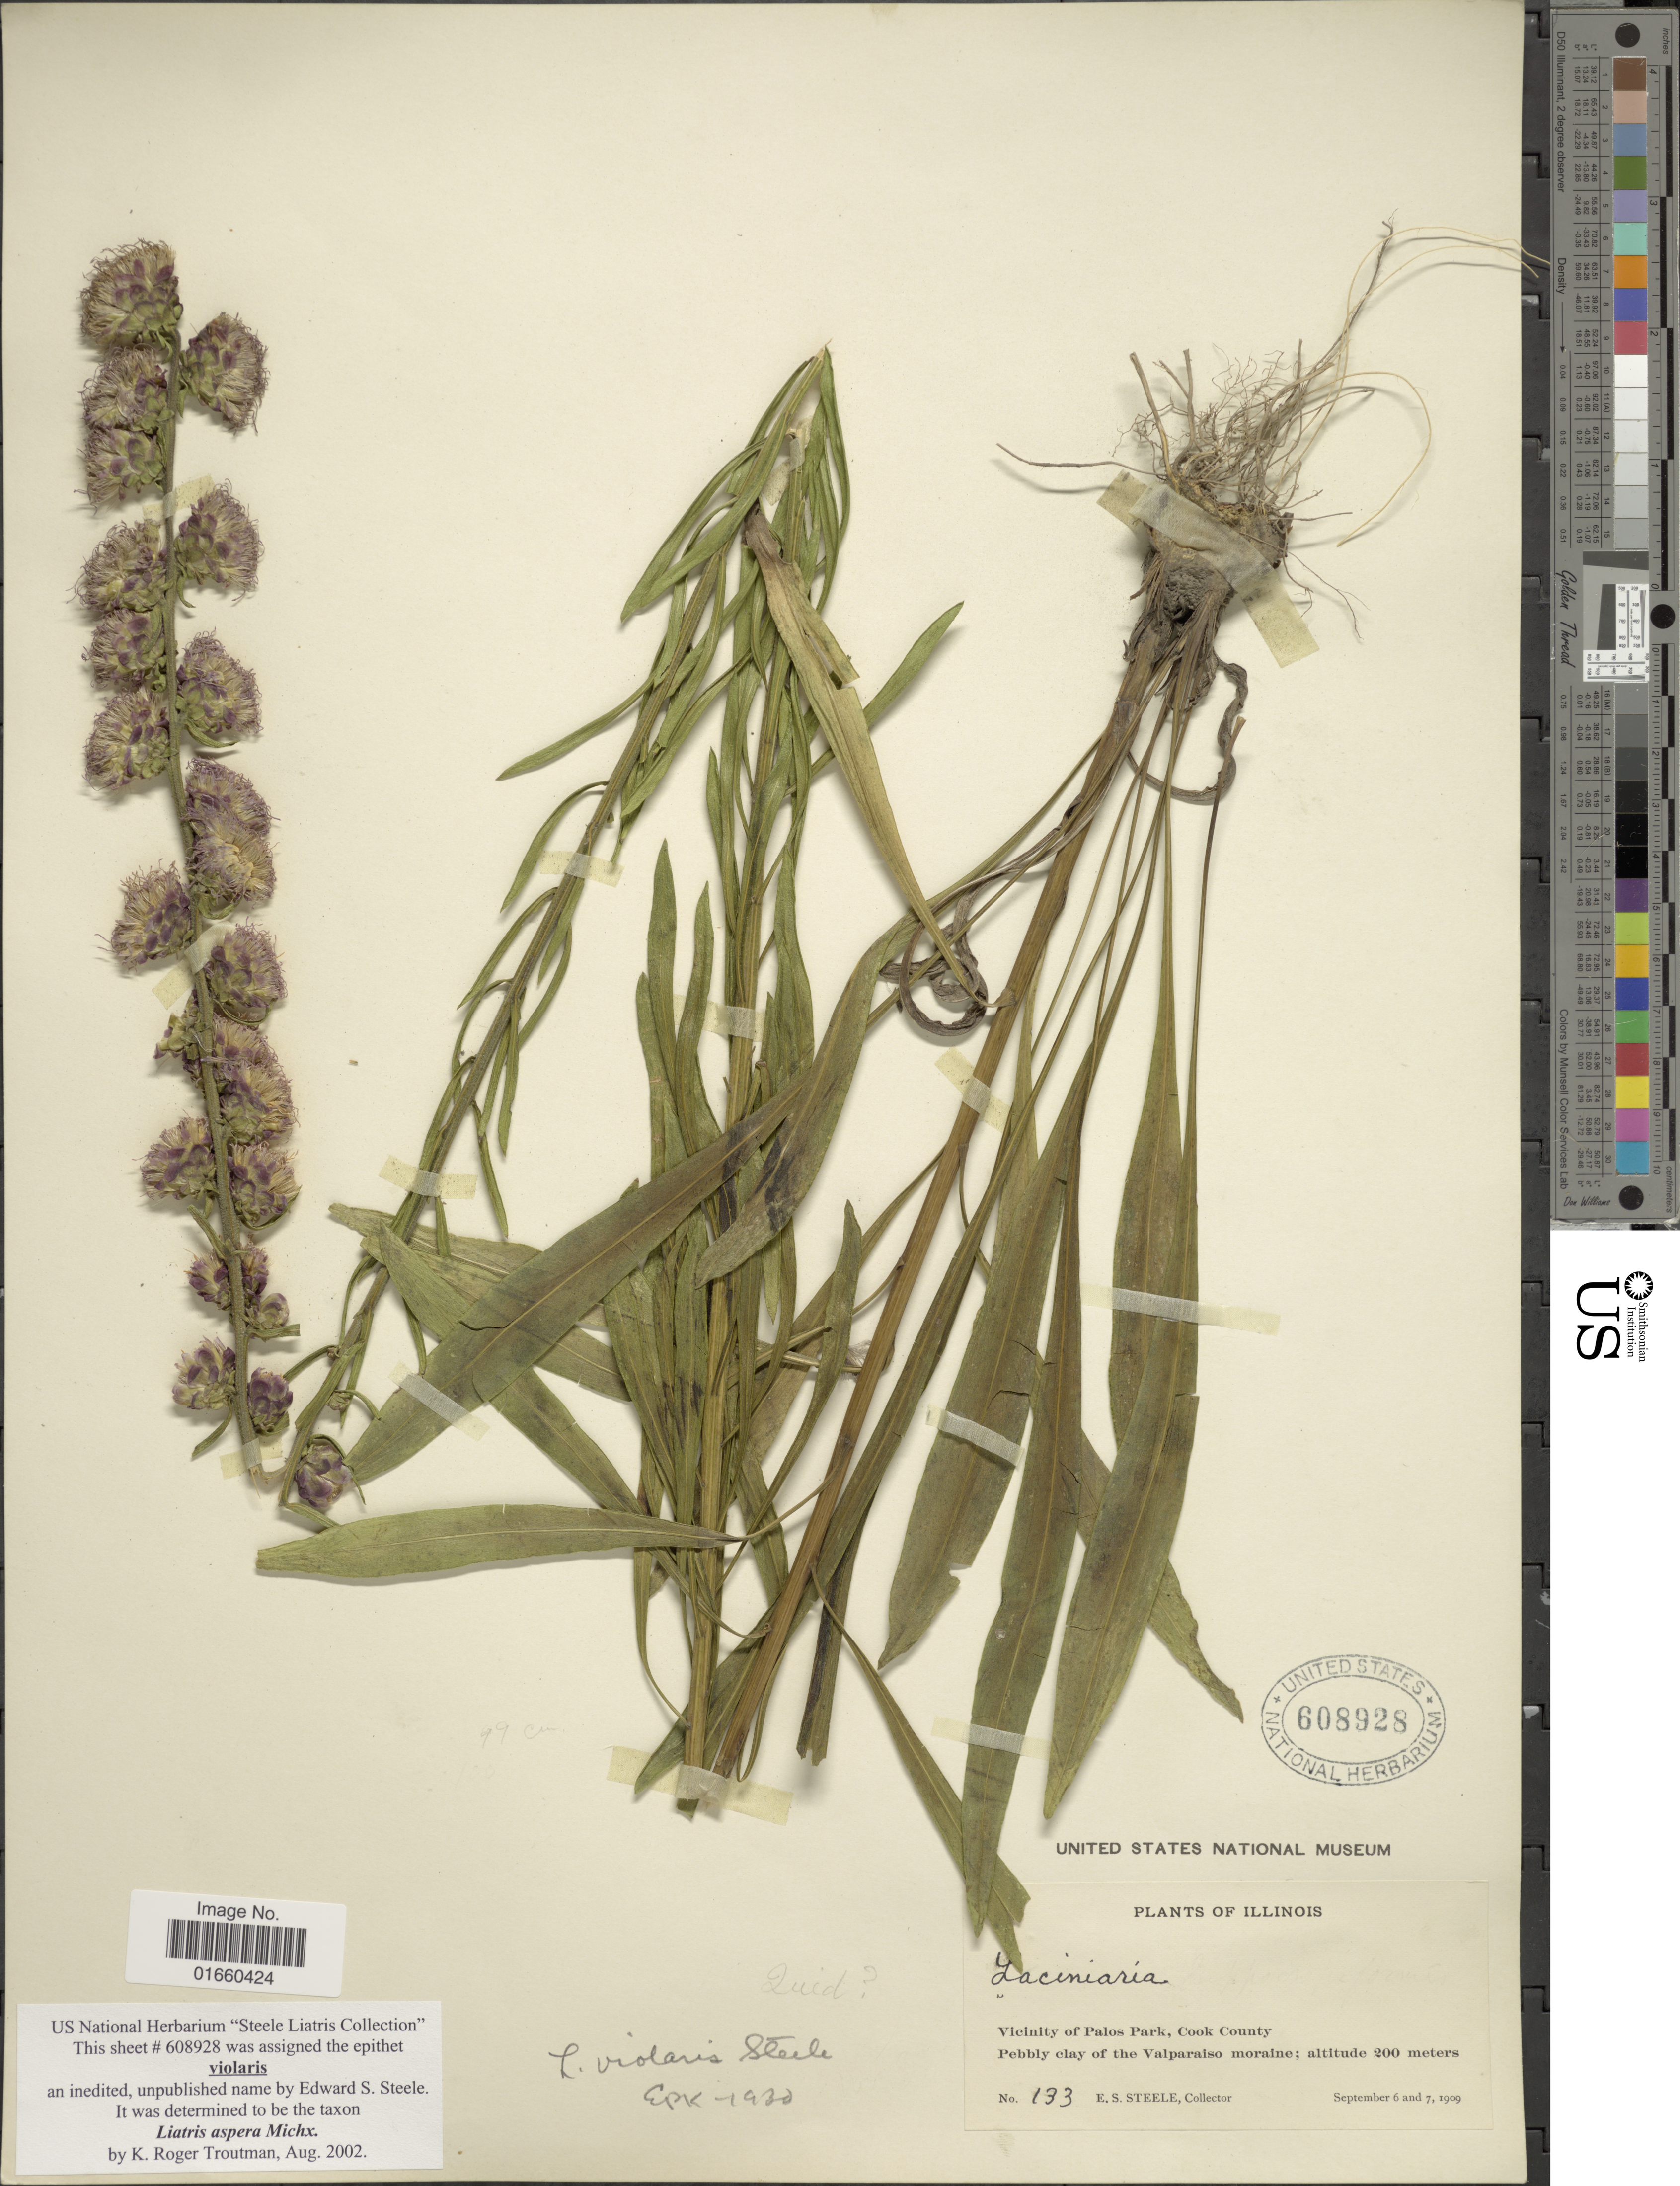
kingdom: Plantae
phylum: Tracheophyta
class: Magnoliopsida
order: Asterales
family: Asteraceae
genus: Liatris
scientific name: Liatris aspera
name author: Michx.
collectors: E. Steele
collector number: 133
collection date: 1909-09-06/1909-09-07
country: United States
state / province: Illinois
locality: Vicinity of Palos Park, Cook County, Pebbly clay of the Valparaiso moraine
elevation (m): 200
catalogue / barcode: US 608928